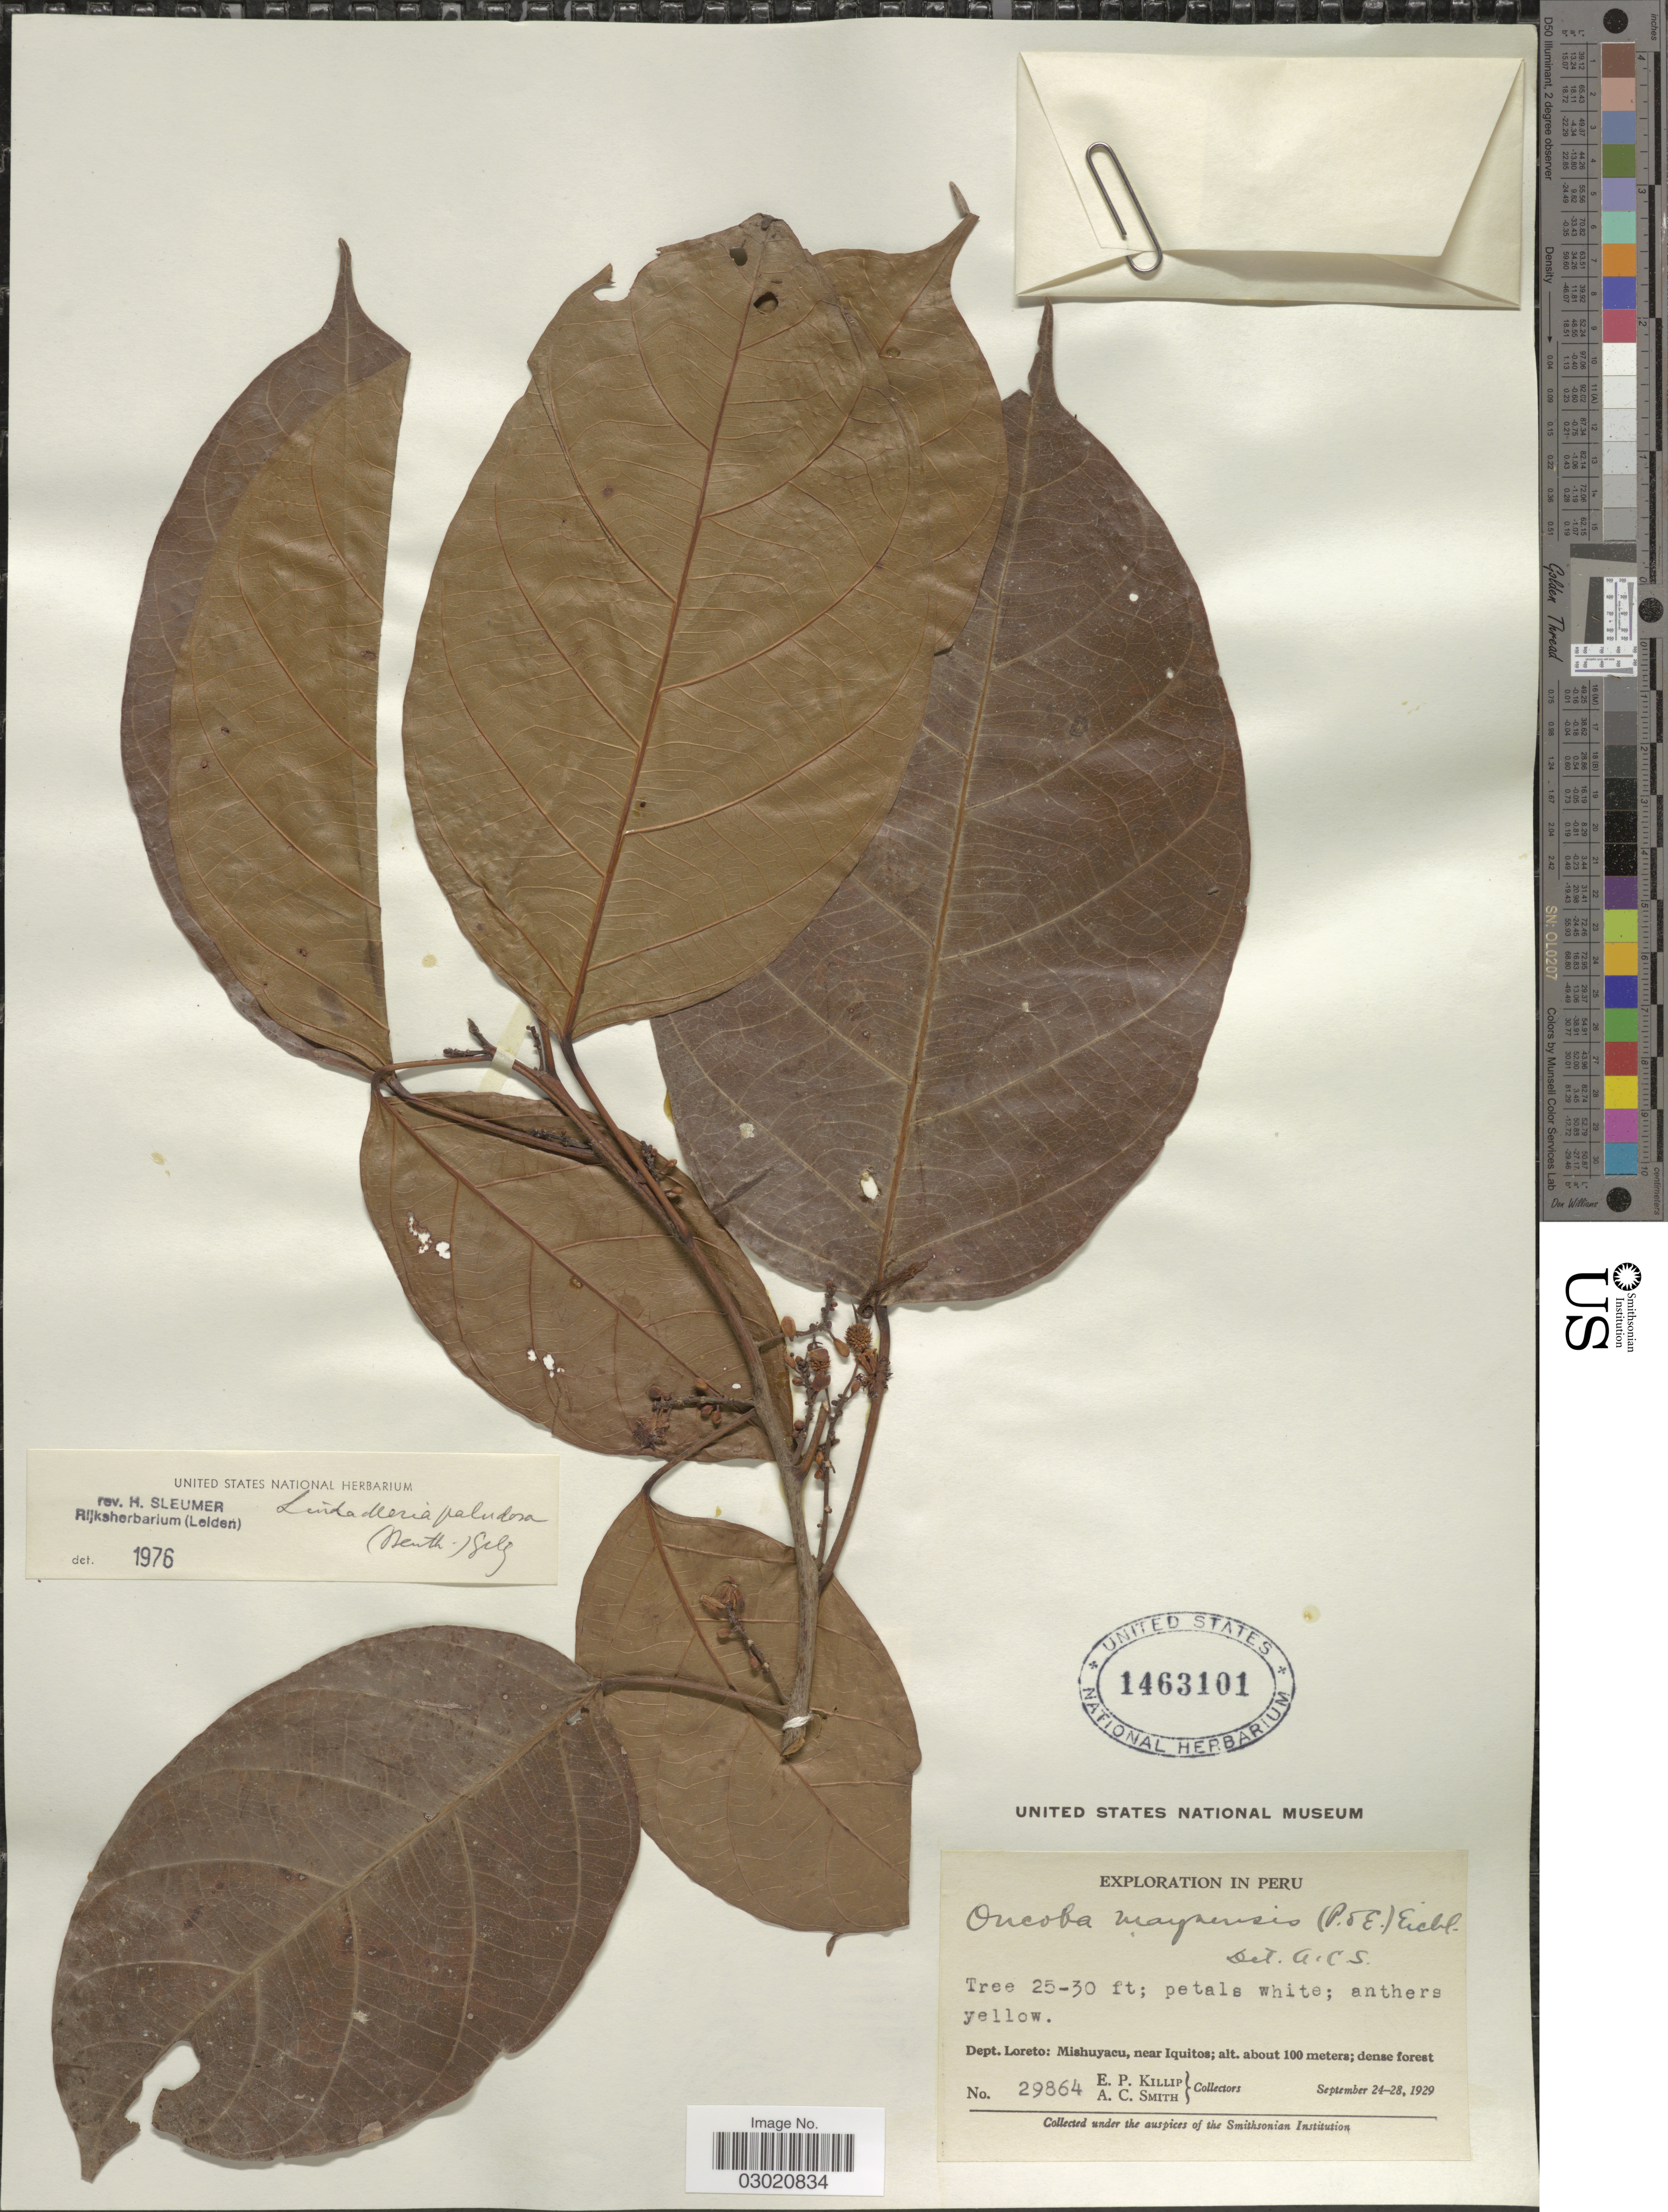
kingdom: Plantae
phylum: Tracheophyta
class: Magnoliopsida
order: Malpighiales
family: Achariaceae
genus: Lindackeria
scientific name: Lindackeria paludosa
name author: (Benth.) Gilg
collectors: E. P. Killip & A. C. Smith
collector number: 29864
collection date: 1929-09-24/1929-09-28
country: Peru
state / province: Loreto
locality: Dept. Loreto: Mishuyacu, near Iquitos.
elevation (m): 100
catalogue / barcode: US 1463101